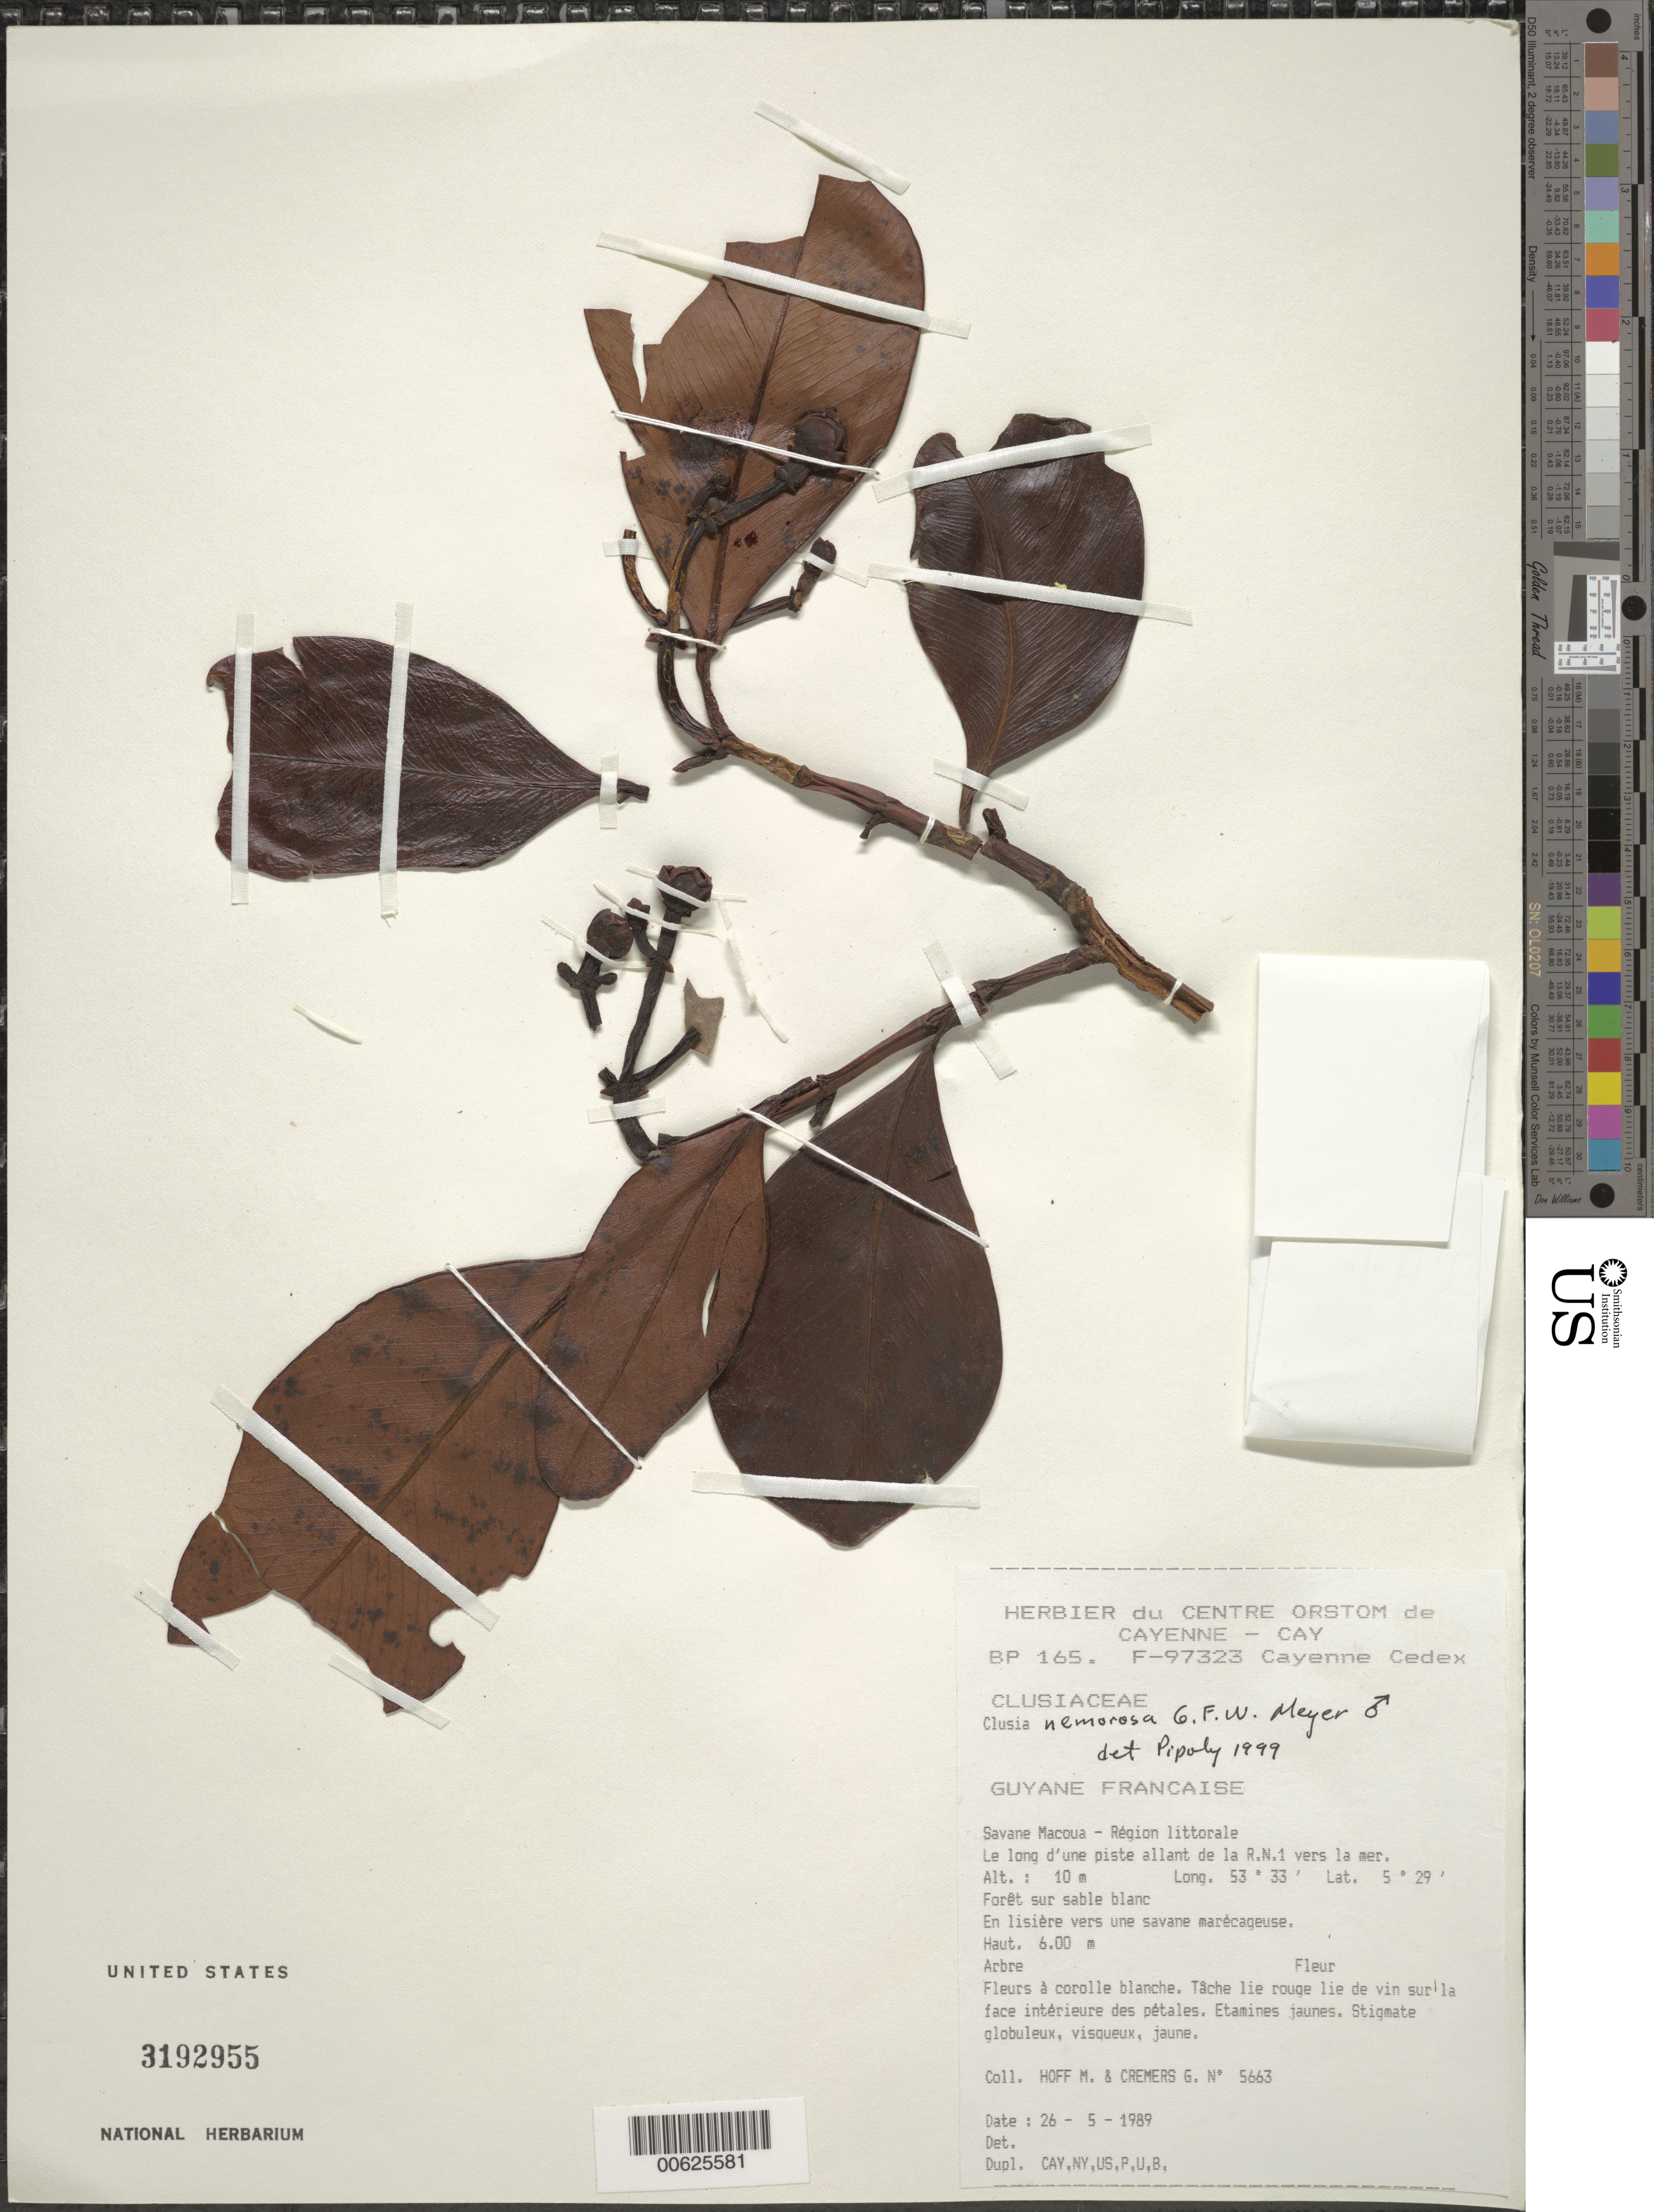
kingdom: Plantae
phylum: Tracheophyta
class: Magnoliopsida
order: Malpighiales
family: Clusiaceae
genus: Clusia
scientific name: Clusia nemorosa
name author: G. Mey.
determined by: Pipoly, J. J., III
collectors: M. Hoff & G. Cremers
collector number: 5663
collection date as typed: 26-May-89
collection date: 1989-05-26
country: French Guiana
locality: Savane Macoua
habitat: Forest on white sand, edge of marshy savanna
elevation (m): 10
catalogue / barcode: US 3192955